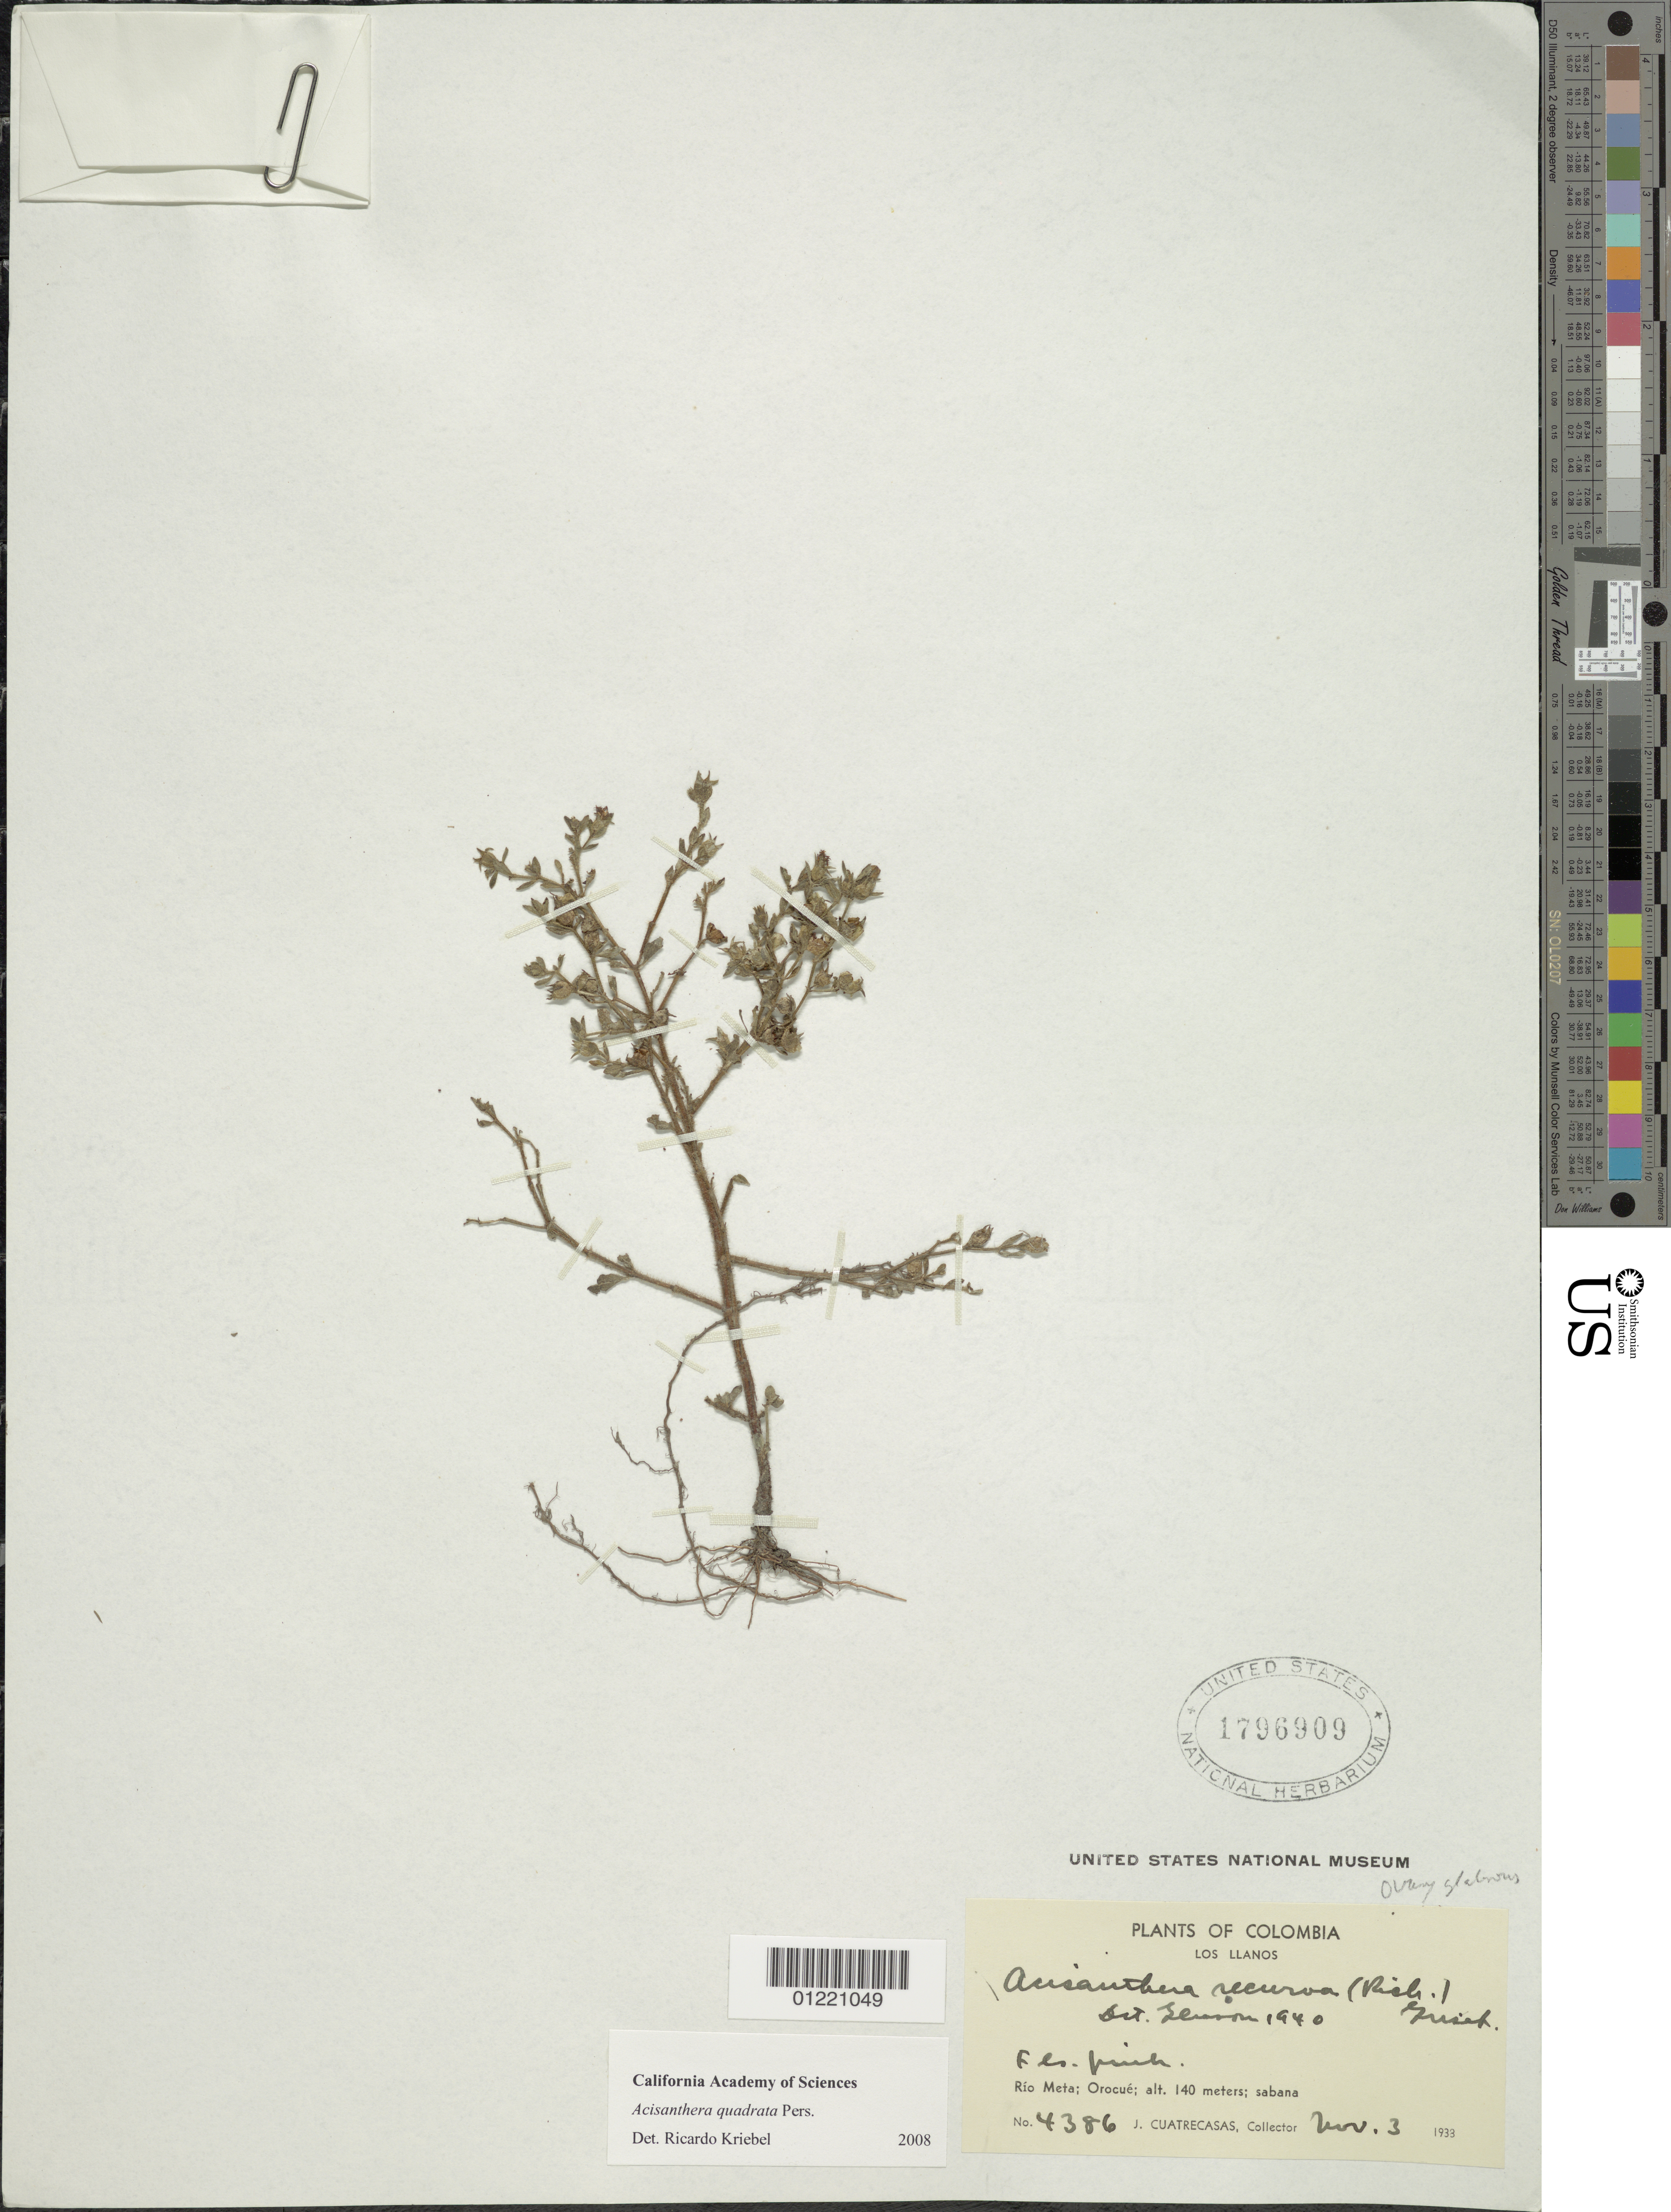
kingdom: Plantae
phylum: Tracheophyta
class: Magnoliopsida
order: Myrtales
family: Melastomataceae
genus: Acisanthera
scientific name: Acisanthera uniflora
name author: (Vahl) Gleason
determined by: Nunes da Silva, Diego, (RB), Jardim Botanico do Rio de Janeiro - Herbario (BRAZIL)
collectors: J. Cuatrecasas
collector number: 4386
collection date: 1933-11-03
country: Colombia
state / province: Los Llanos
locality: Río Meta, Orocué.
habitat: sabana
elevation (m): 140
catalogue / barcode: US 1796909